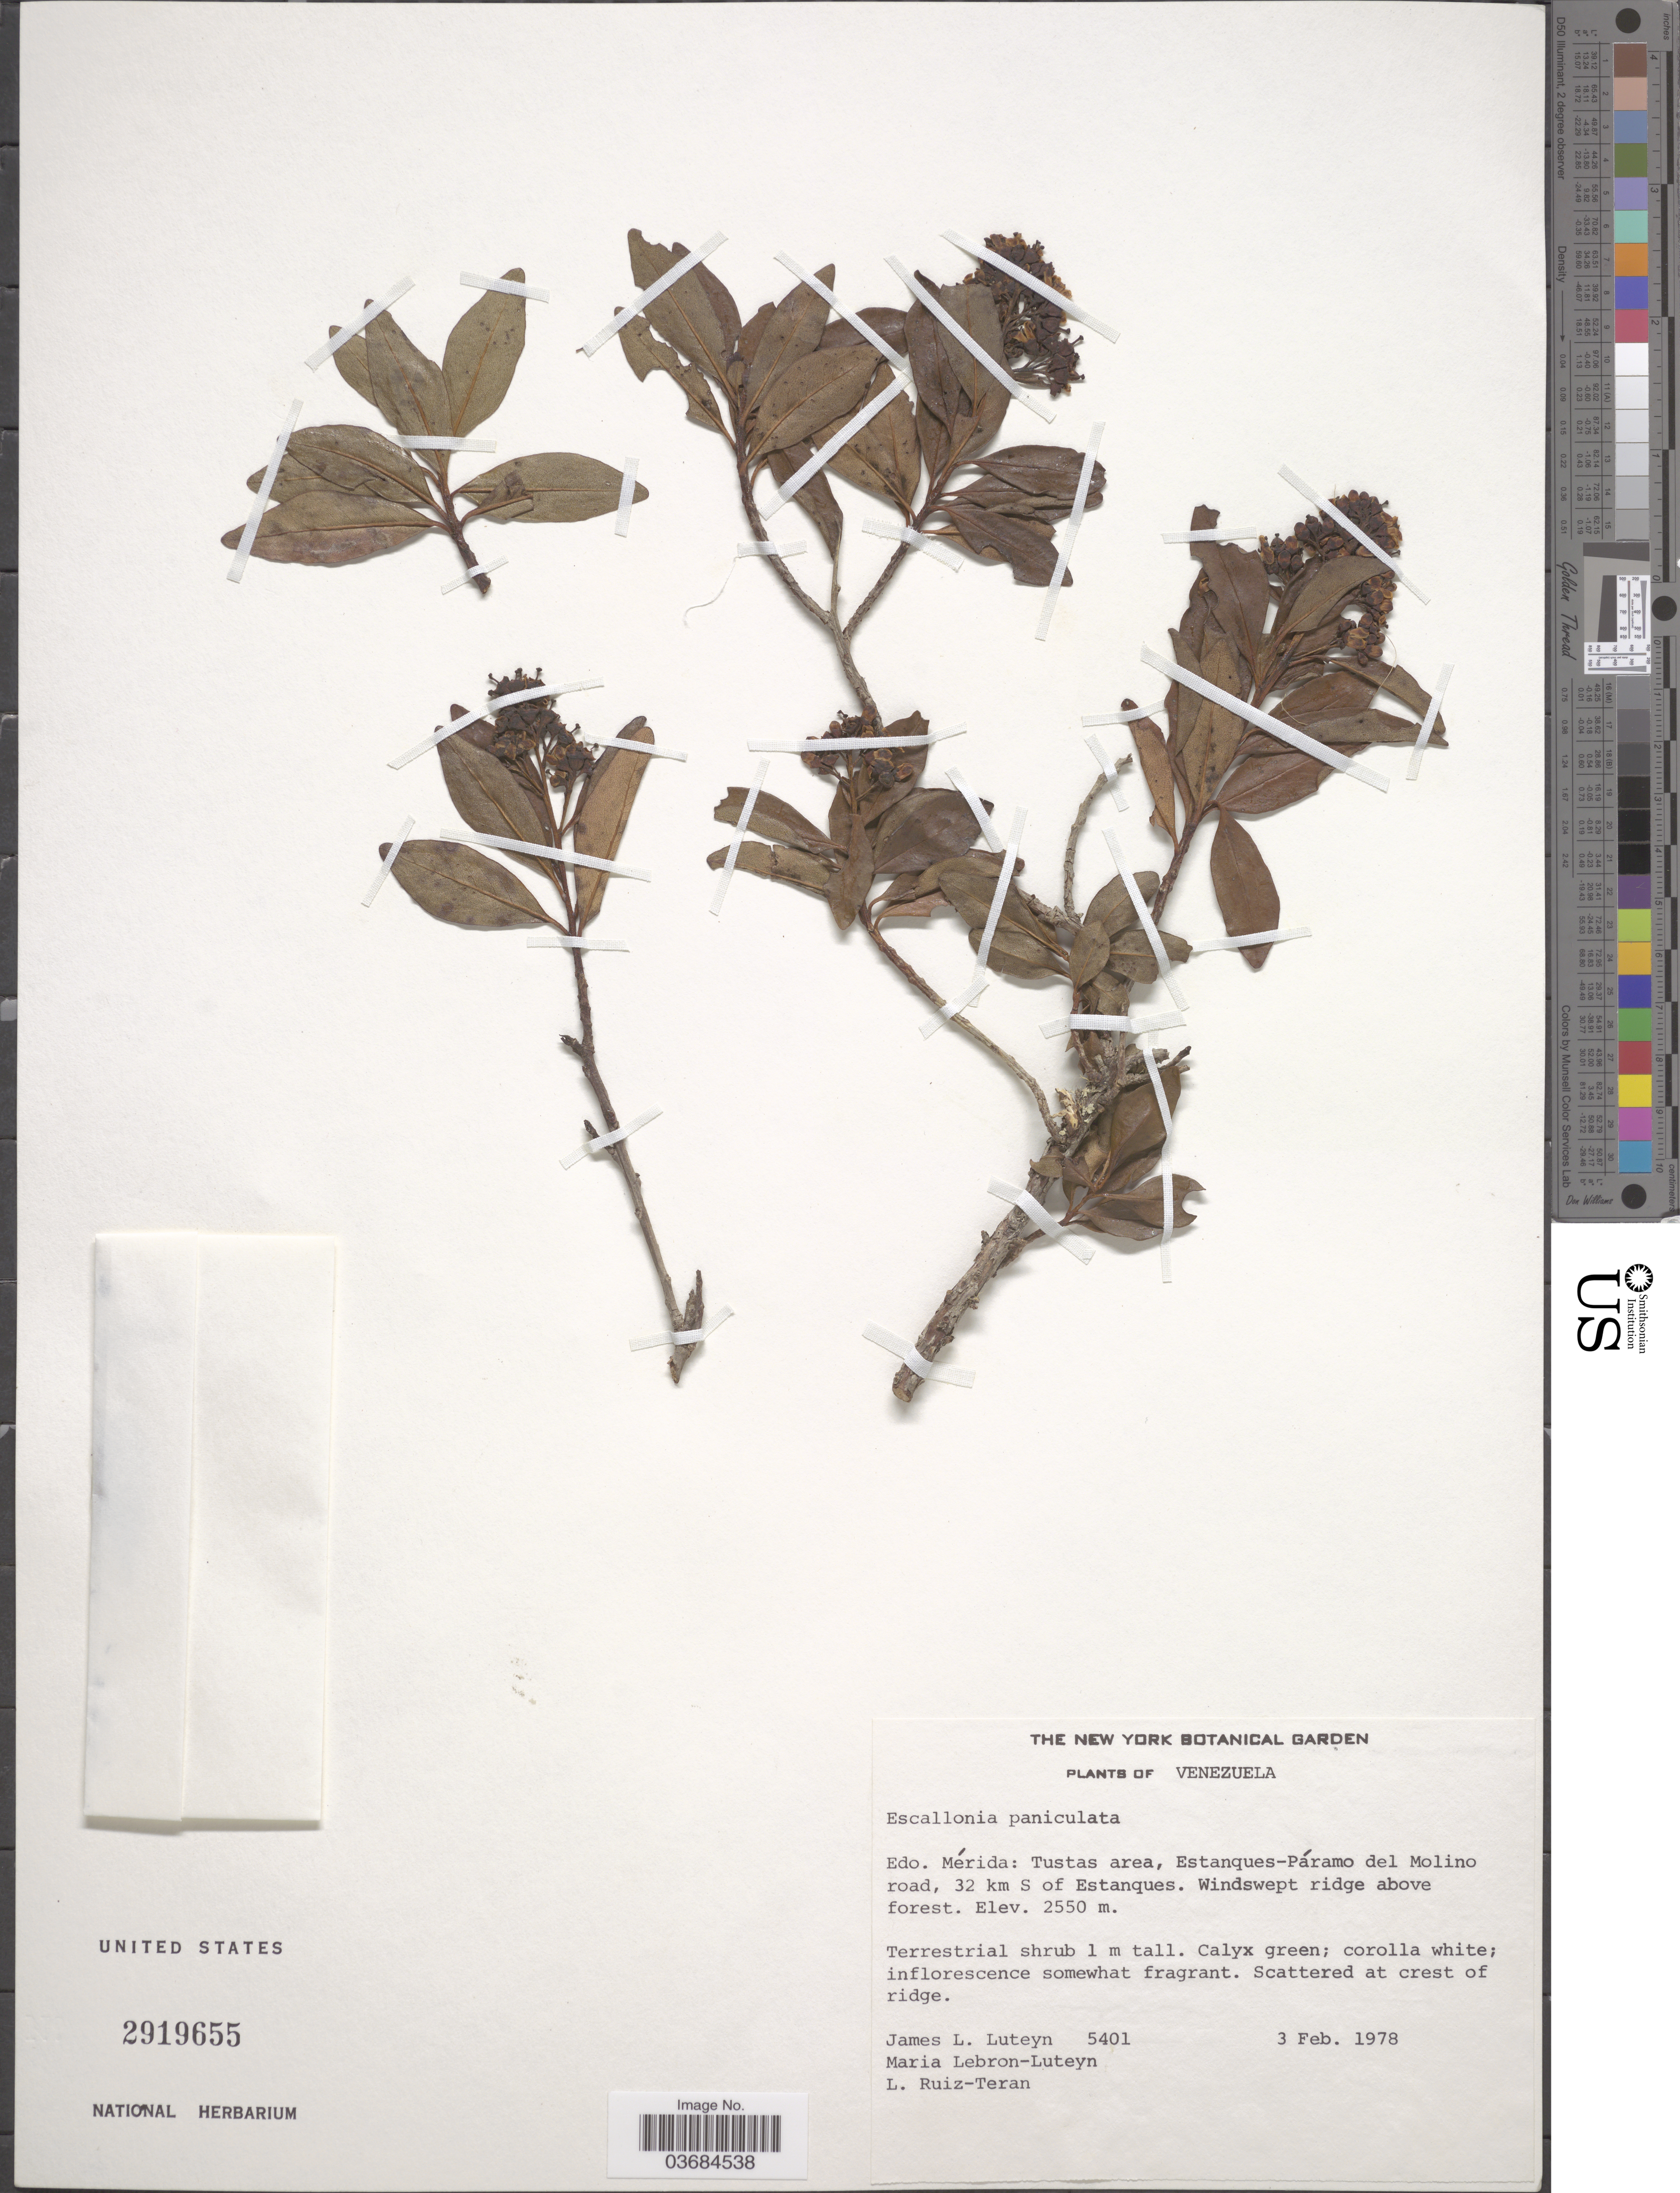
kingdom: Plantae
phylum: Tracheophyta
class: Magnoliopsida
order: Escalloniales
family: Escalloniaceae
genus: Escallonia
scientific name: Escallonia paniculata var. paniculata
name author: (Ruiz & Pav.) Roem. & Schult.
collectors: J. L. Luteyn, M. L. Lebrón-Luteyn & L. E. Ruíz-Terán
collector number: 5401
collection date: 1978-02-03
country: Venezuela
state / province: Merida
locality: Tustas area, Estanques-Páramo del Molino road, 32 km S of Estanques. Windswept ridge above forest.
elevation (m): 2550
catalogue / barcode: US 2919655